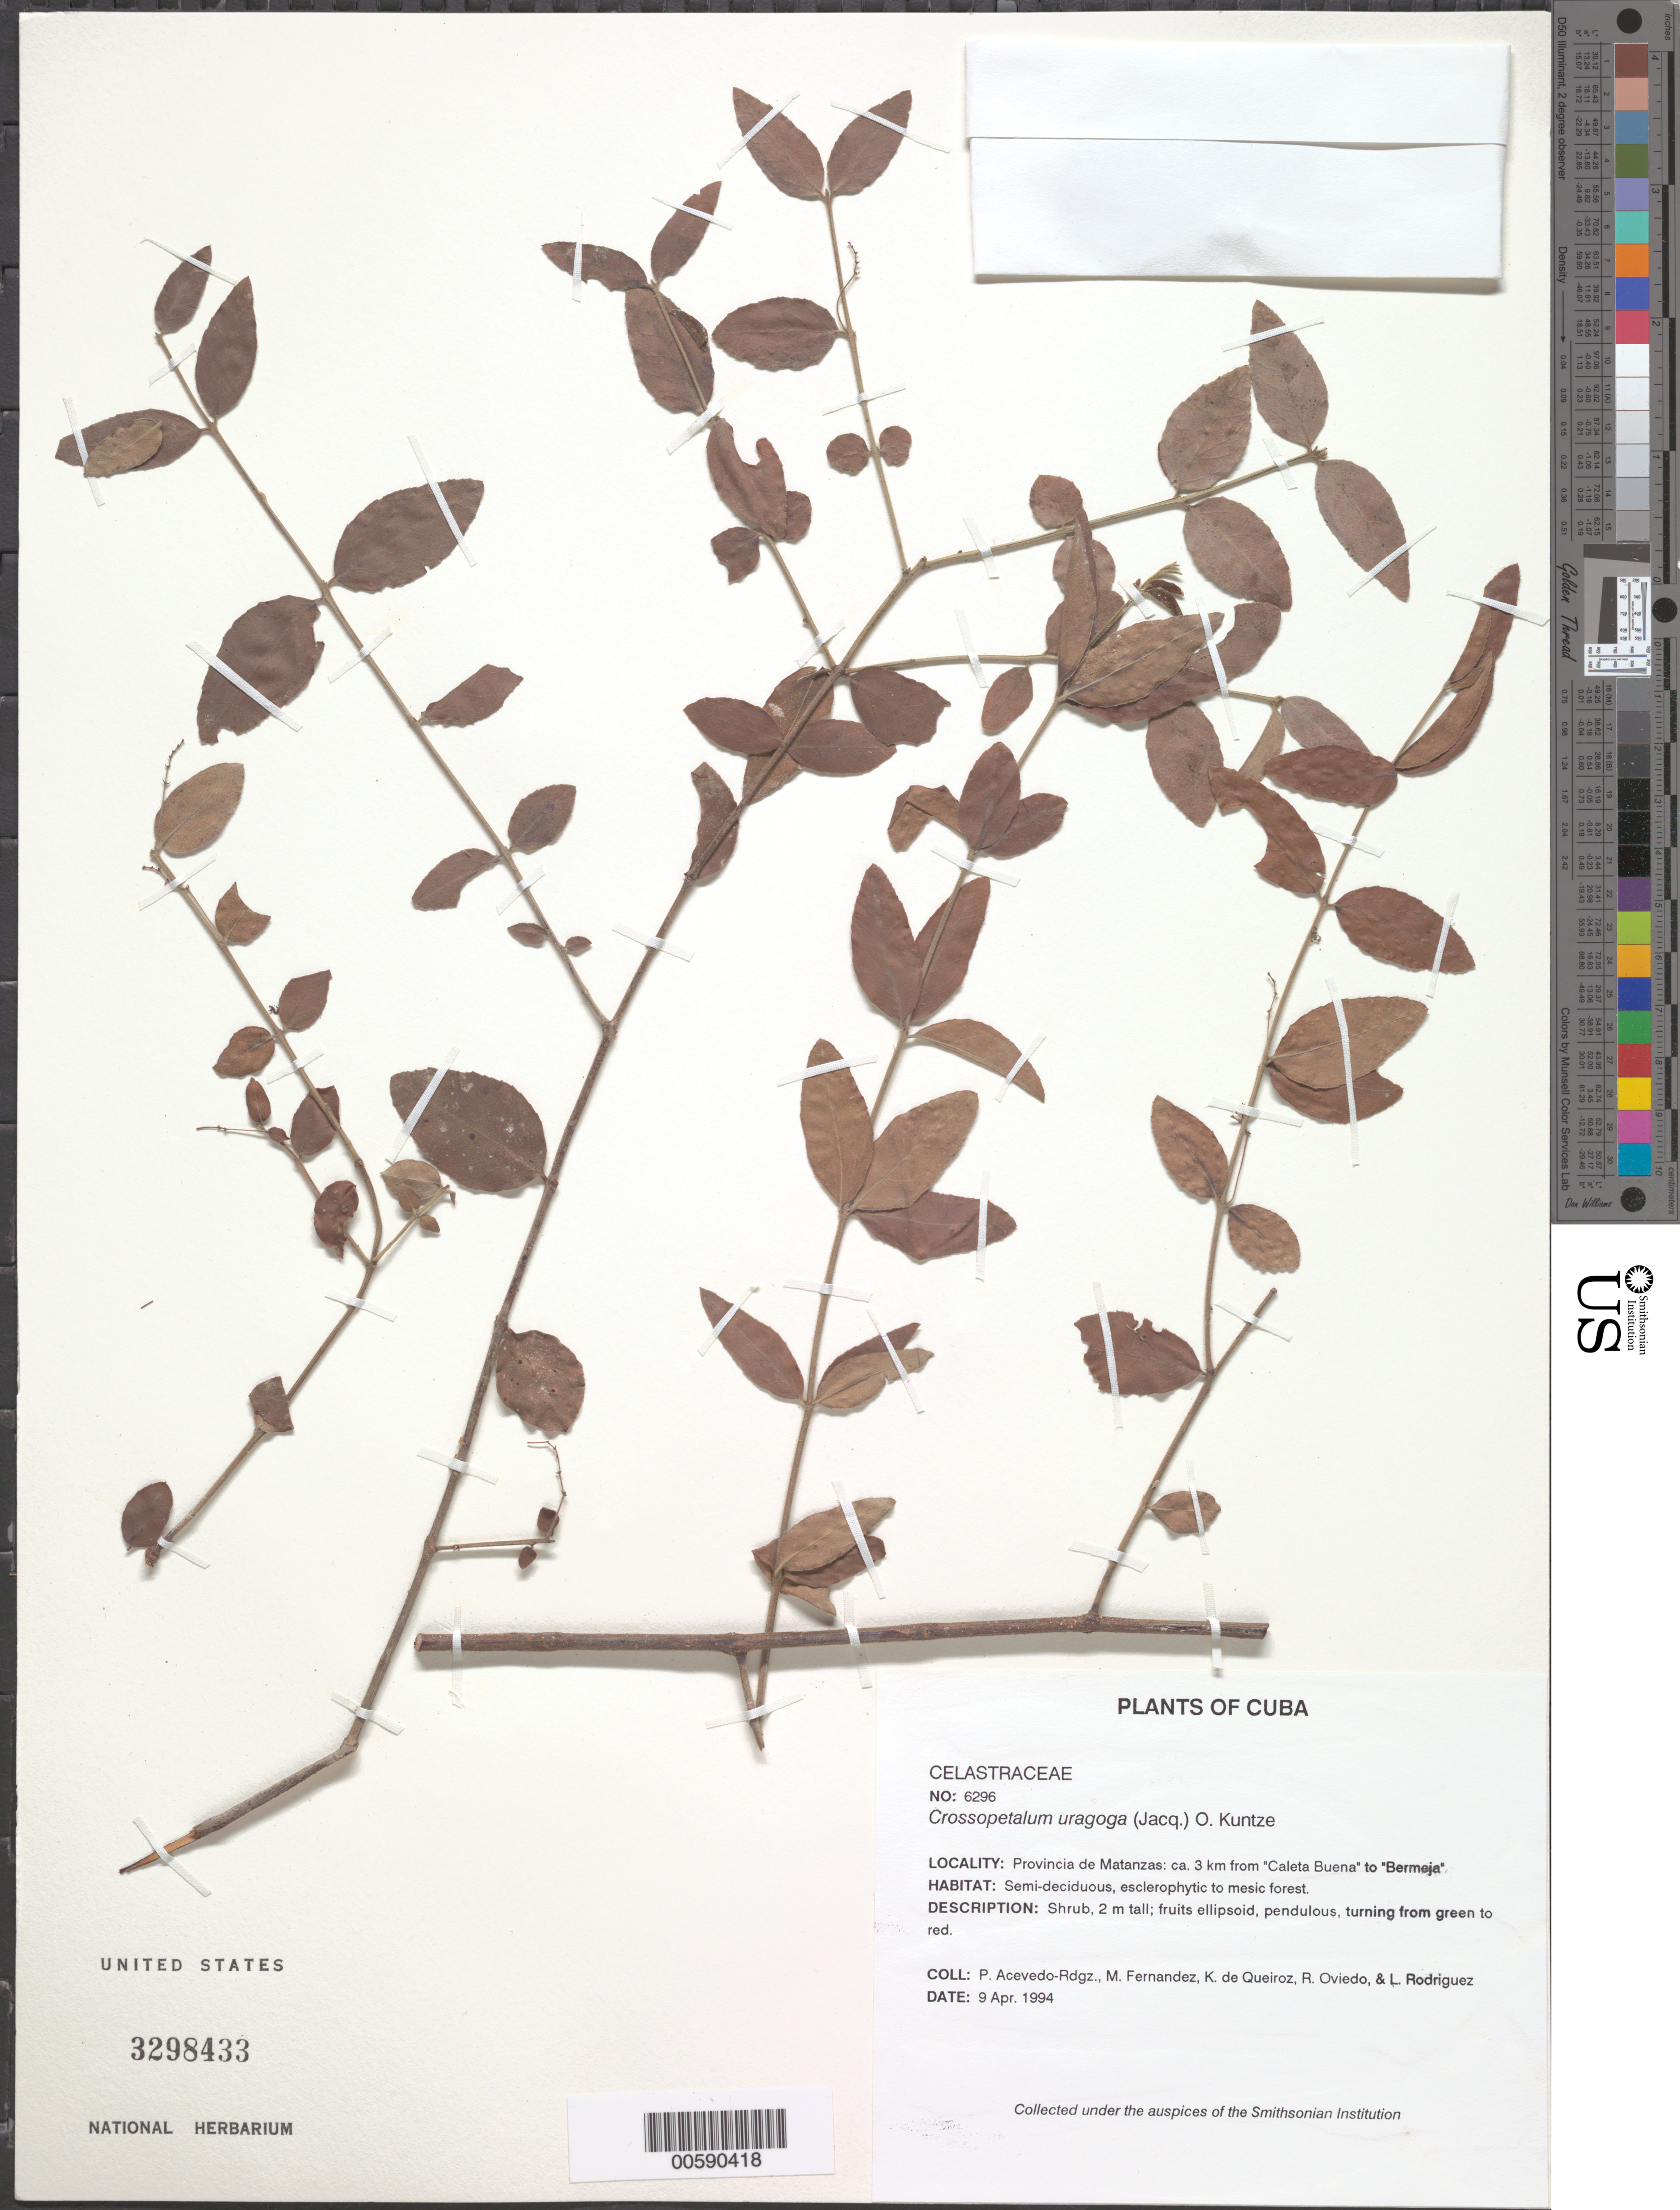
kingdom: Plantae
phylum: Tracheophyta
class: Magnoliopsida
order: Celastrales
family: Celastraceae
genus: Crossopetalum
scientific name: Crossopetalum uragoga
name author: (Jacq.) Kuntze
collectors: P. Acevedo-Rodr., M. Fernández, K. De Queiroz, R. Oviedo & L. Rodriguez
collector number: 6296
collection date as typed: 09 Apr 1994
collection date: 1994-04-09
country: Cuba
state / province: Matanzas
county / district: Municipio de Ciénaga de Zapata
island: Cuba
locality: ca 3 km from "Caleta Buena" to "Bermejas"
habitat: Semi-deciduous, esclerophytic to mesic forest.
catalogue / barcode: US 3298433